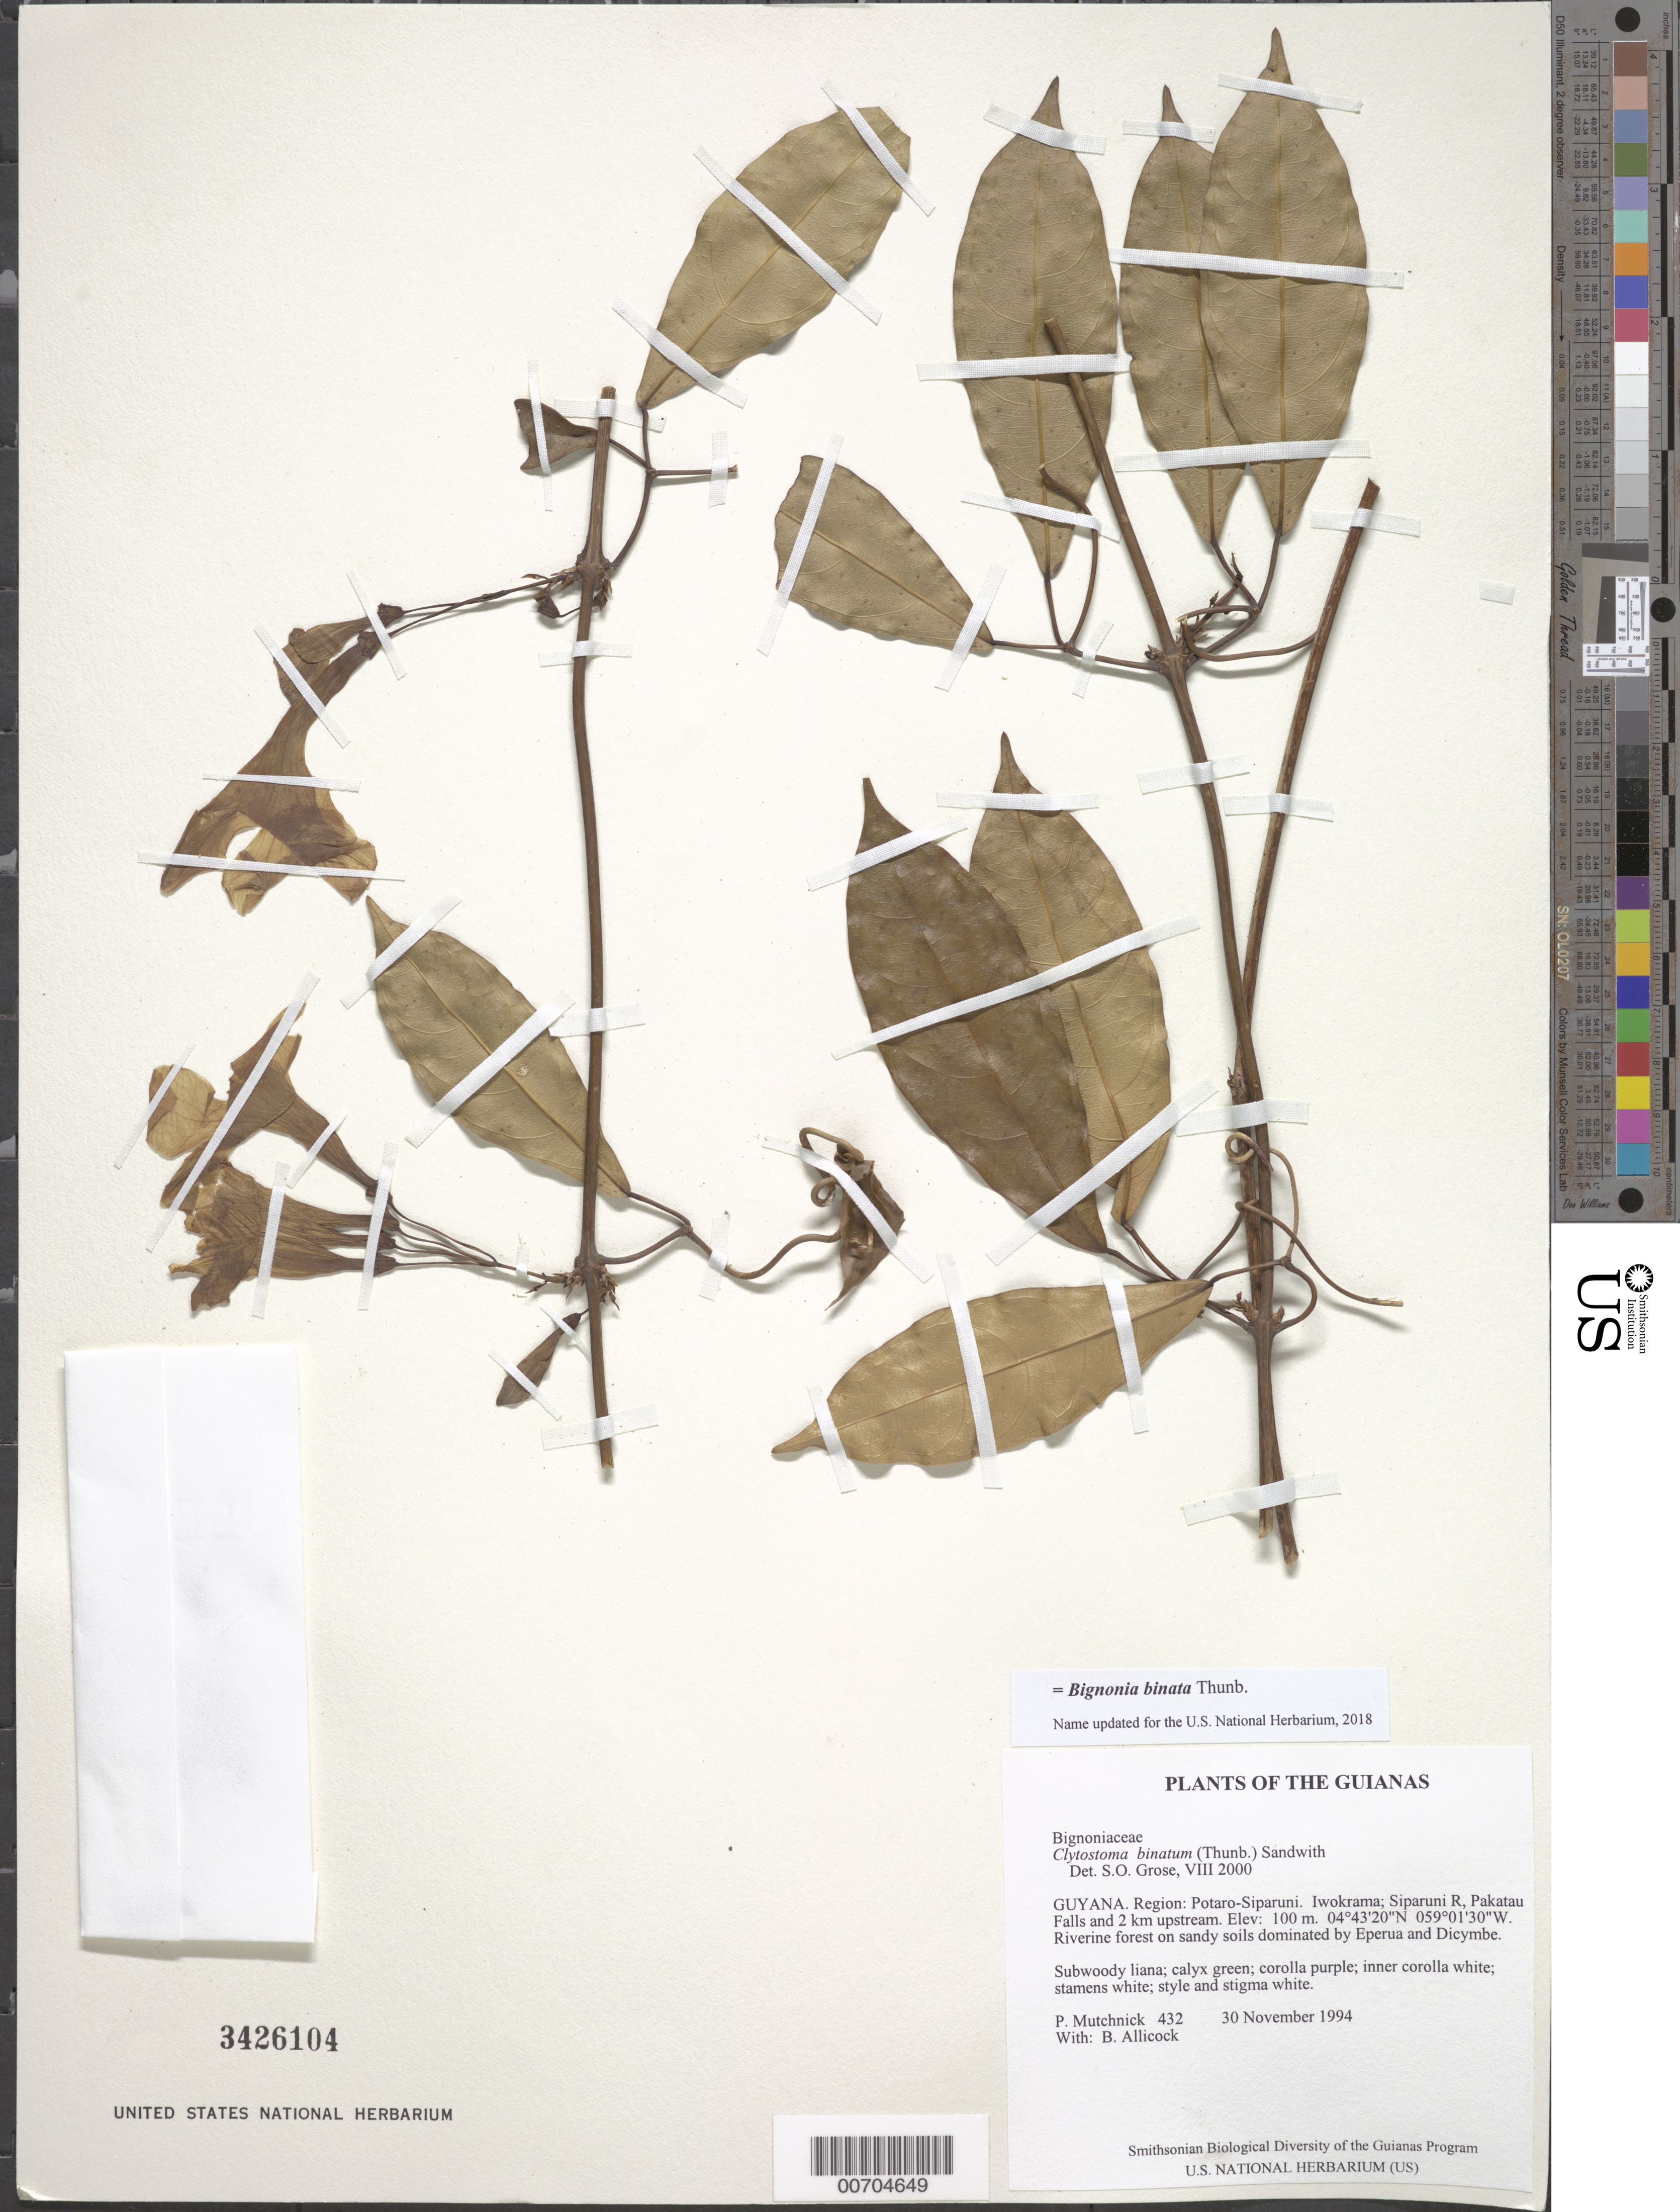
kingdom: Plantae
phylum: Tracheophyta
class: Magnoliopsida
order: Lamiales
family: Bignoniaceae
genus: Bignonia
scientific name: Bignonia binata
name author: Thunb.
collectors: P. Mutchnick & B. Allicock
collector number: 432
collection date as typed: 30 November 1994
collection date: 1994-11-30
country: Guyana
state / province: Potaro-Siparuni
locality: Iwokrama; Siparuni R, Pakatau Falls and 2 km upstream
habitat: Riverine forest on sandy soils dominated by Eperua and Dicymbe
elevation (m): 100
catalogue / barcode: US 3426104